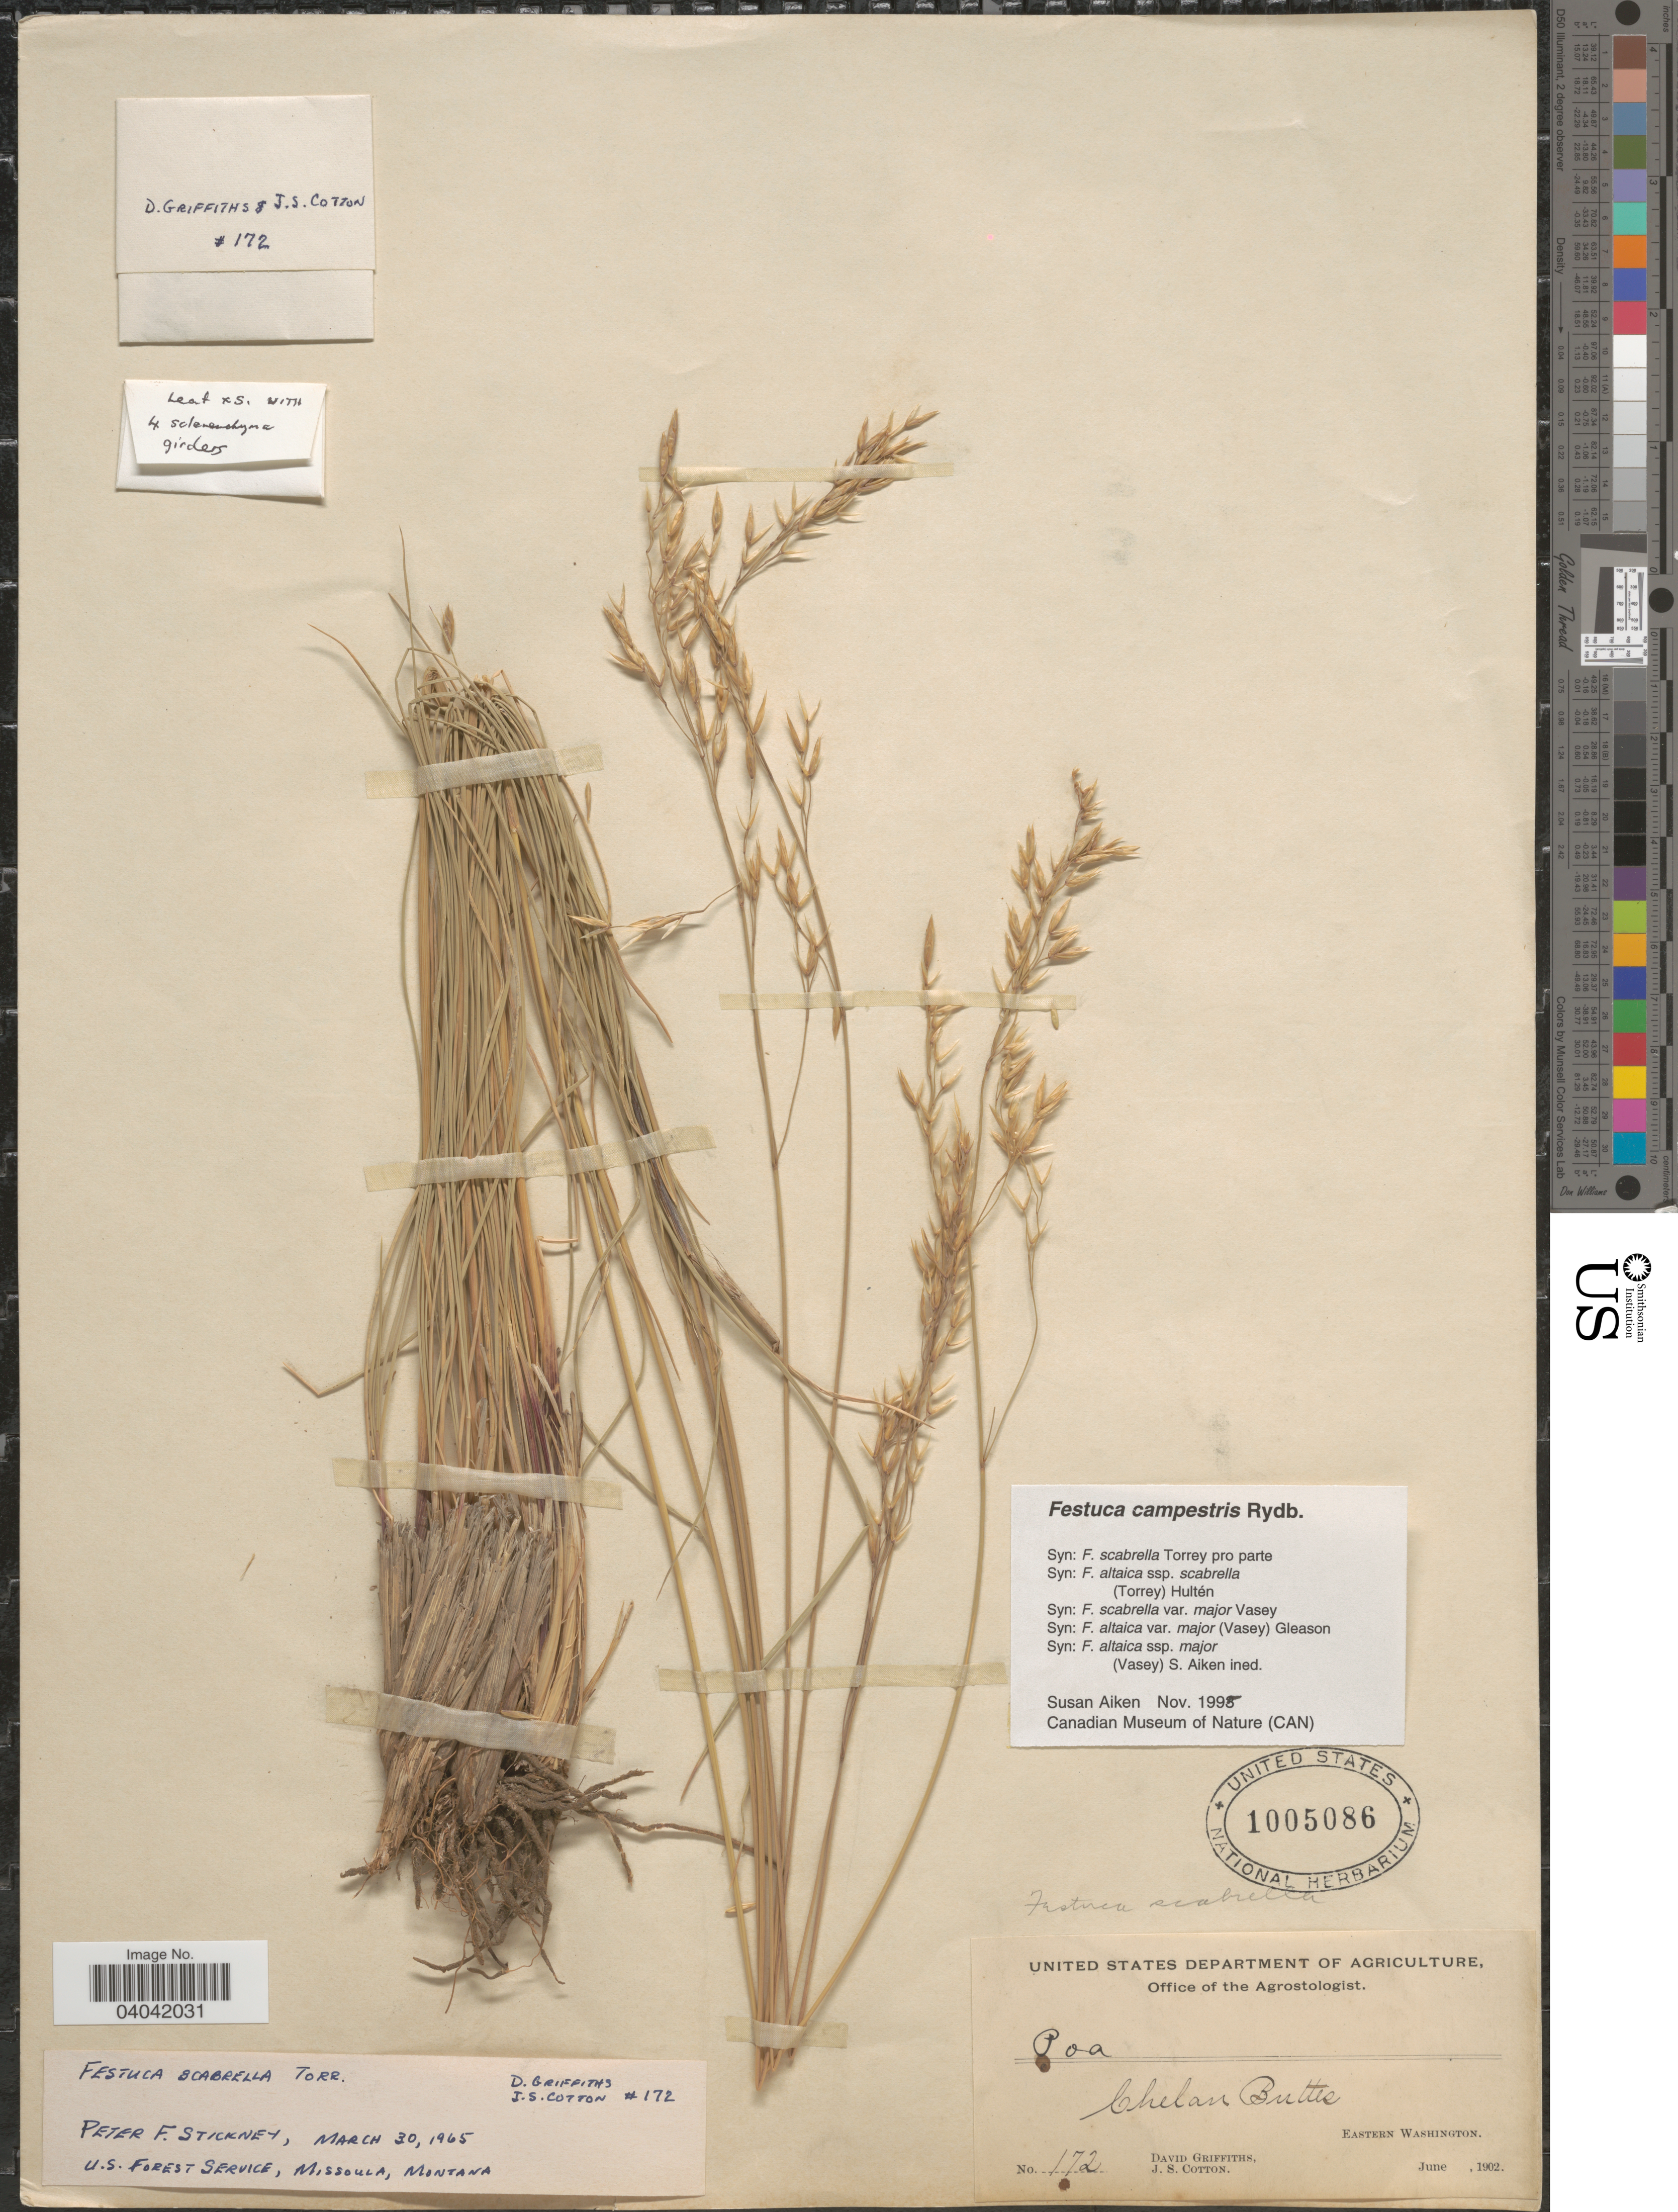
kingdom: Plantae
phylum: Tracheophyta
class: Liliopsida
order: Poales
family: Poaceae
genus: Festuca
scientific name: Festuca campestris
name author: Rydb.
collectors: D. Griffiths & J. S. Cotton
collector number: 172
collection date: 1902-06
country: United States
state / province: Washington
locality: Chelan Butte. Eastern Washington.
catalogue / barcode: US 1005086